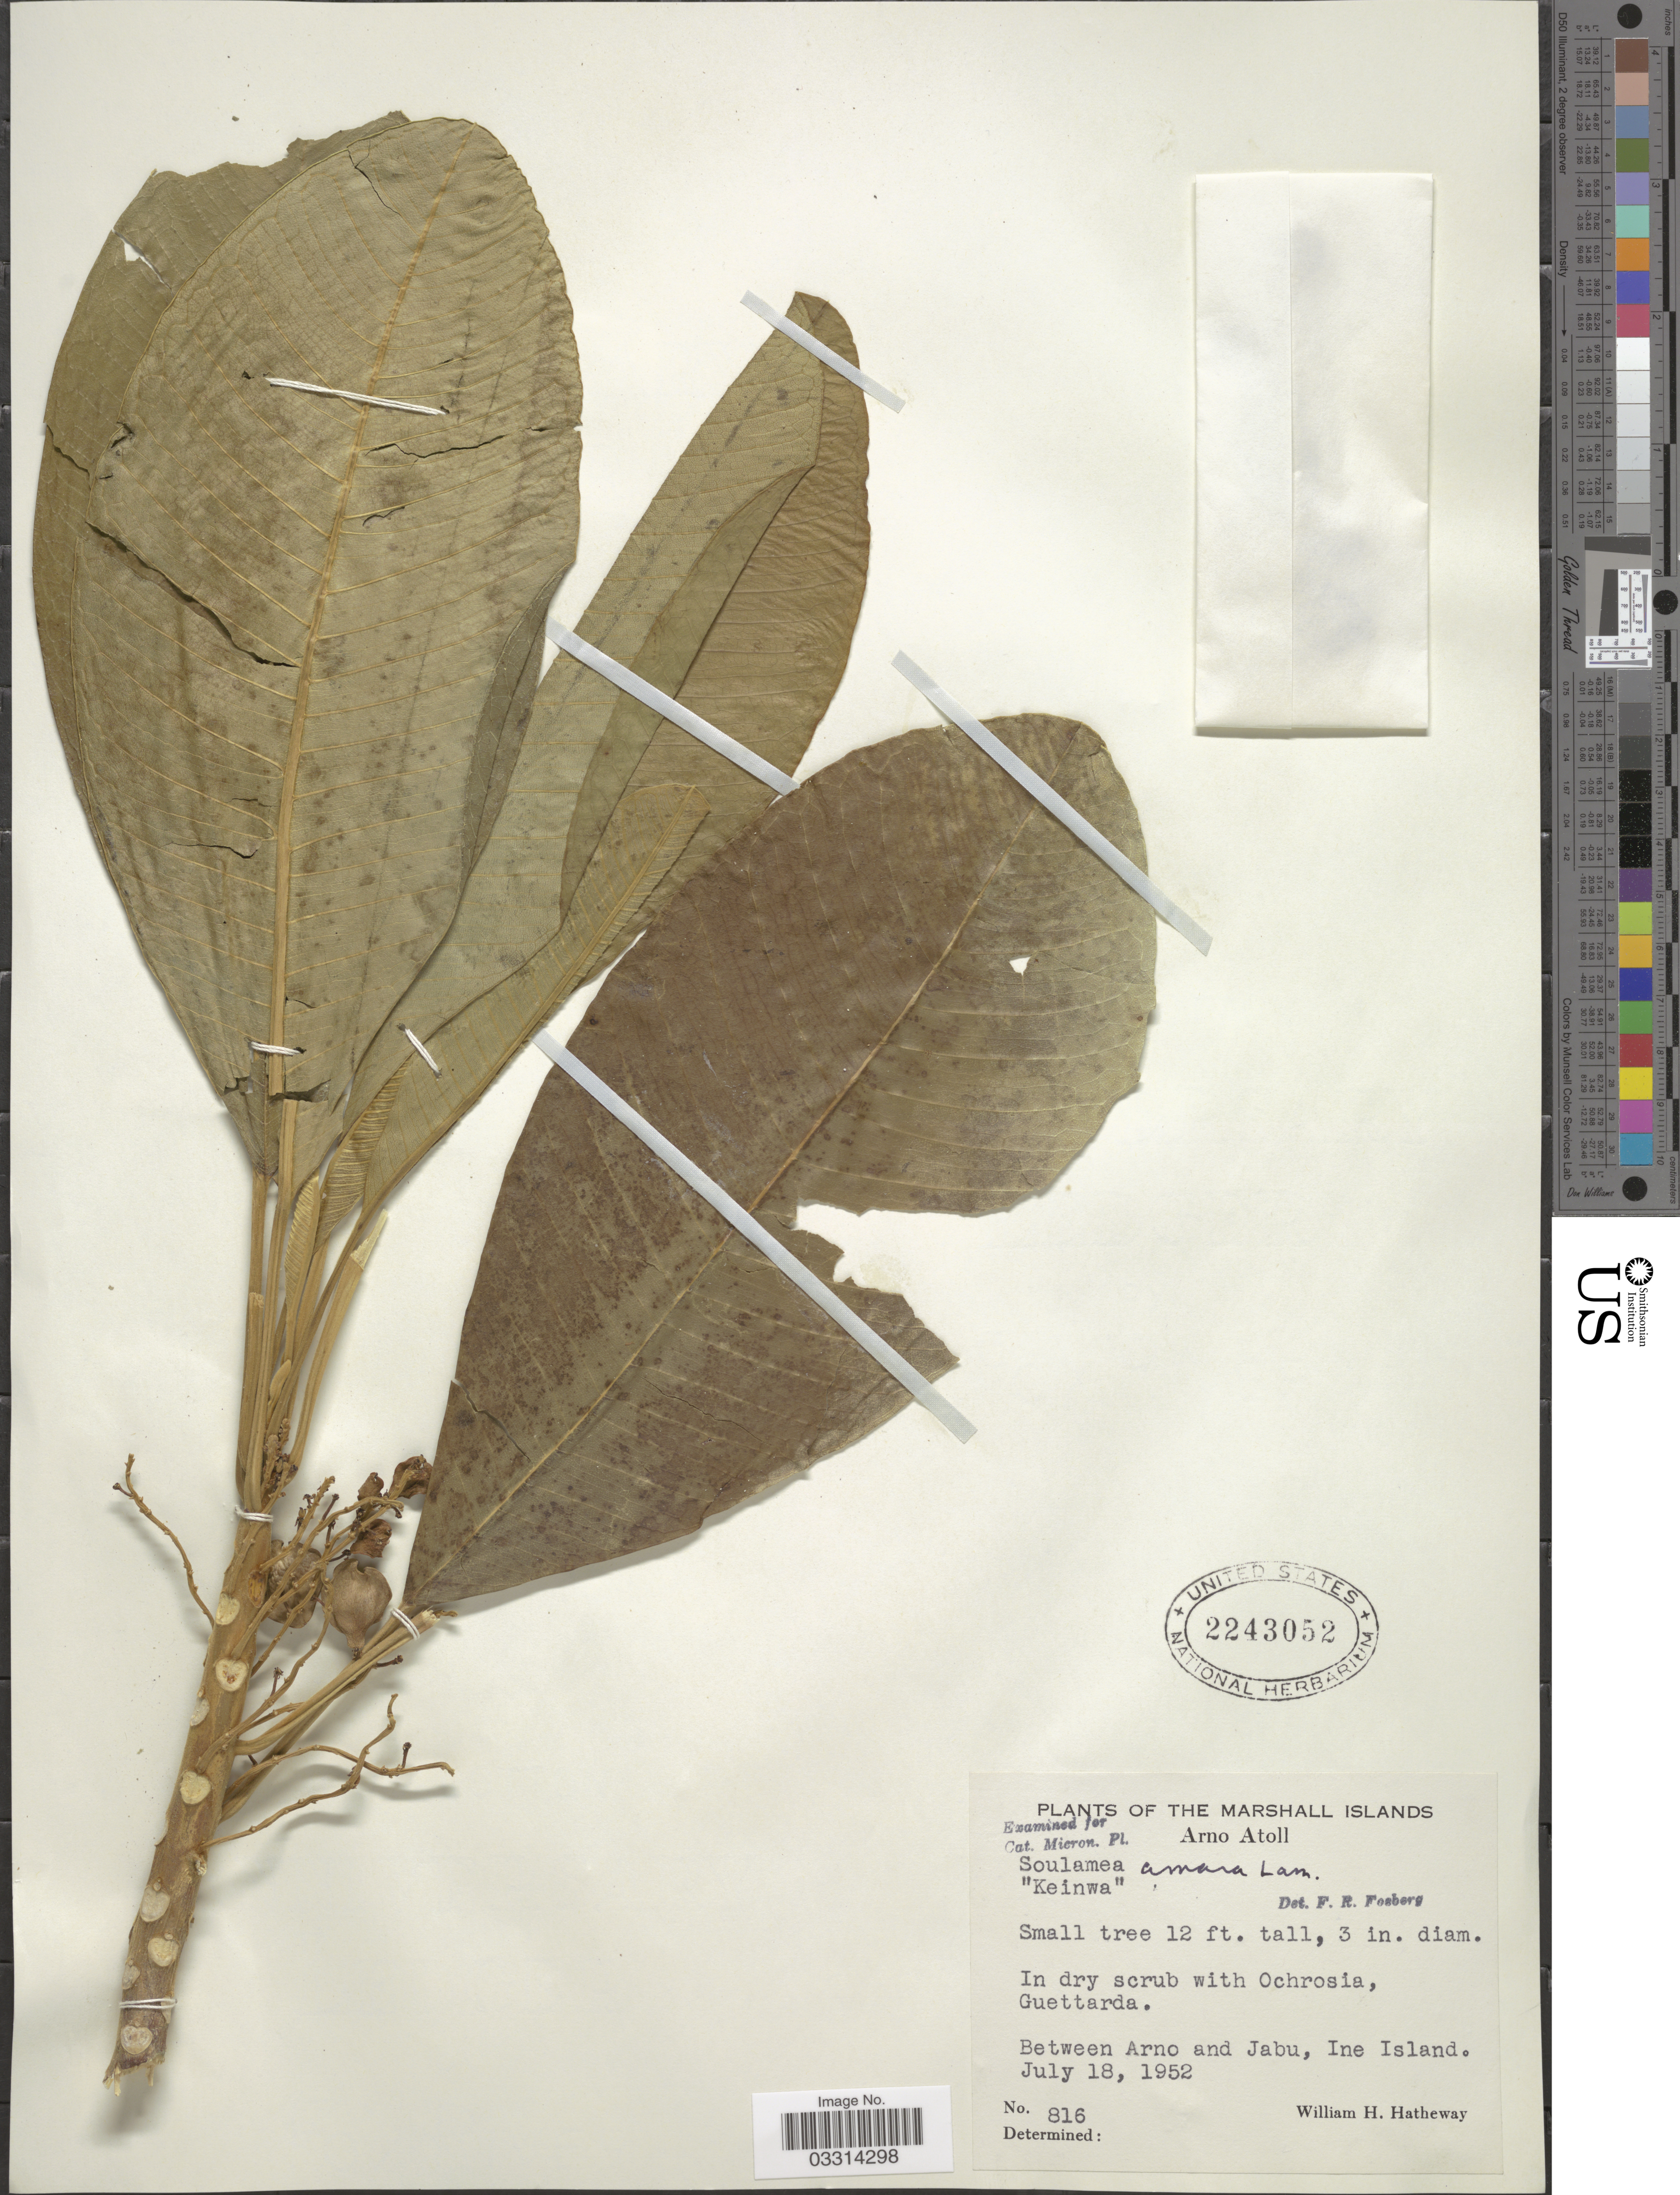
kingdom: Plantae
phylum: Tracheophyta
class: Magnoliopsida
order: Sapindales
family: Simaroubaceae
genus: Soulamea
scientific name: Soulamea amara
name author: Lam.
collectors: W. H. Hatheway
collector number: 816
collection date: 1952-07-18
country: Marshall Islands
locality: Arno and Jabu, Ine Island.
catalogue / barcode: US 2243052